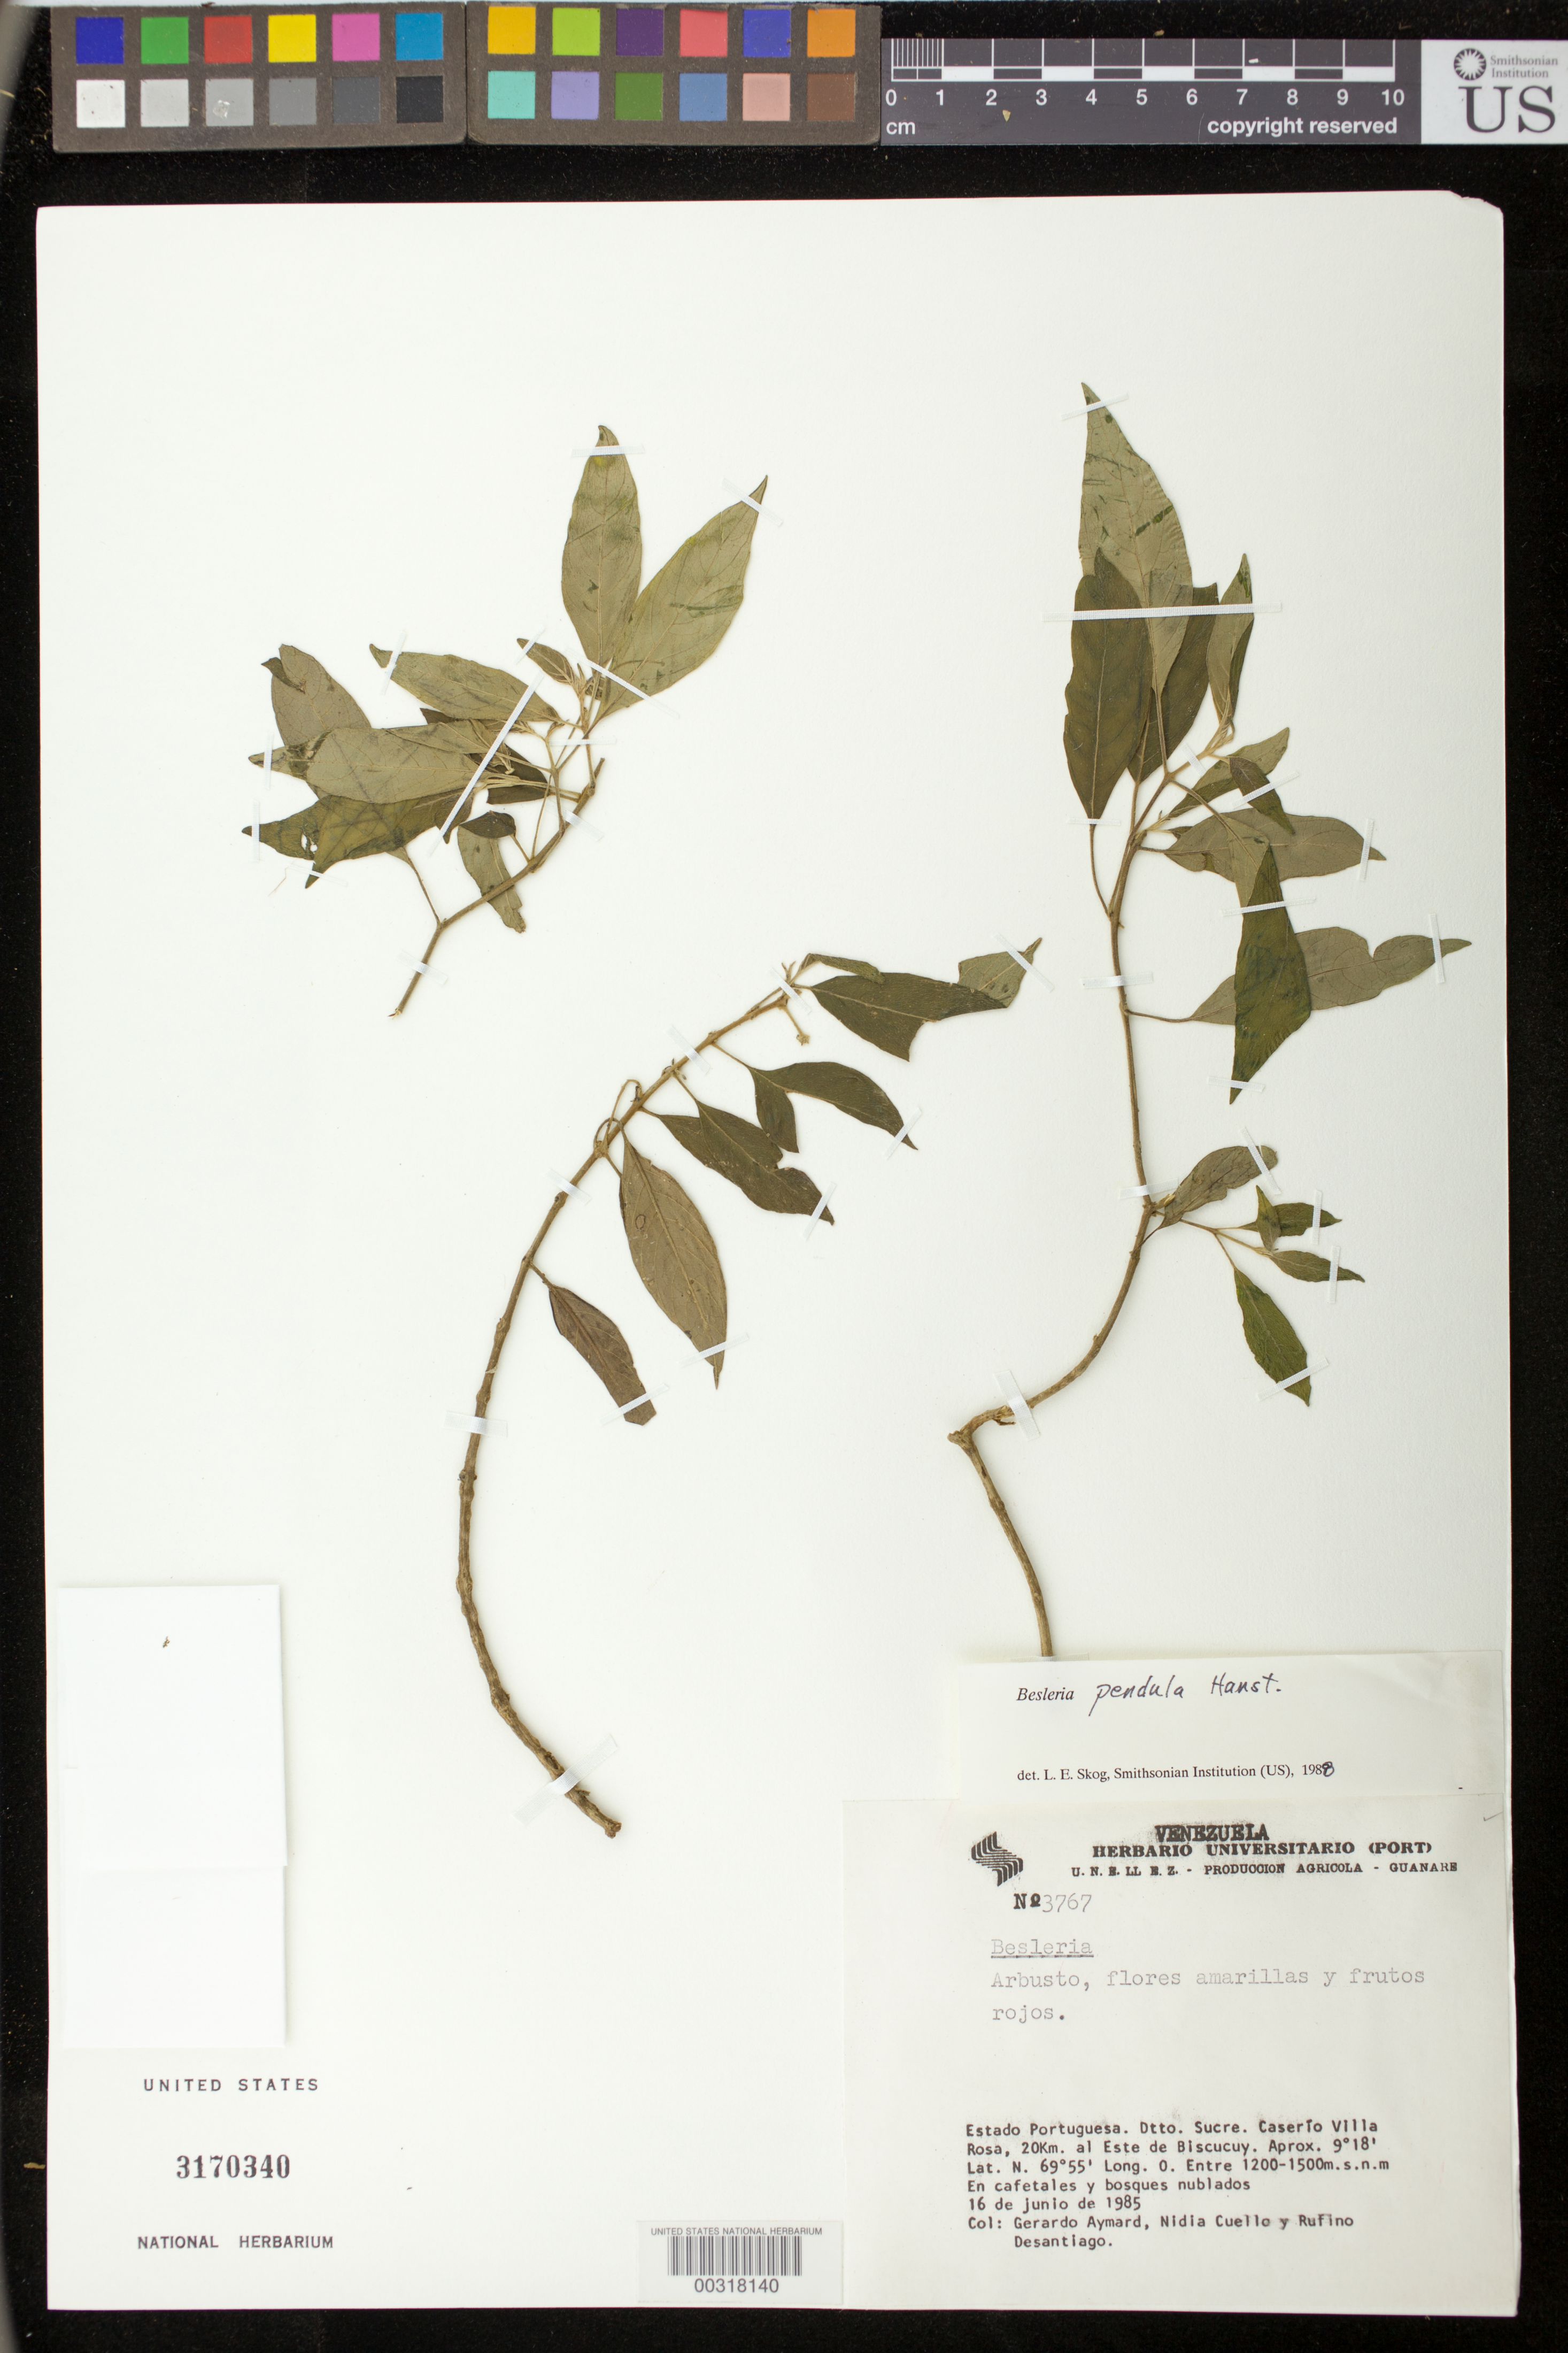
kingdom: Plantae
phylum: Tracheophyta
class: Magnoliopsida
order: Lamiales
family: Gesneriaceae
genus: Besleria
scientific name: Besleria pendula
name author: Hanst.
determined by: Skog, Laurence E.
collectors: G. A. Aymard, F. J. Ortega & R. Desantiago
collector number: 3767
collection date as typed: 16 Jun 1985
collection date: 1985-06-16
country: Venezuela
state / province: Portuguesa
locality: Dist sucre, caserio villa rosa, 20 km e of biscucuy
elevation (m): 1200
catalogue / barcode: US 3170340